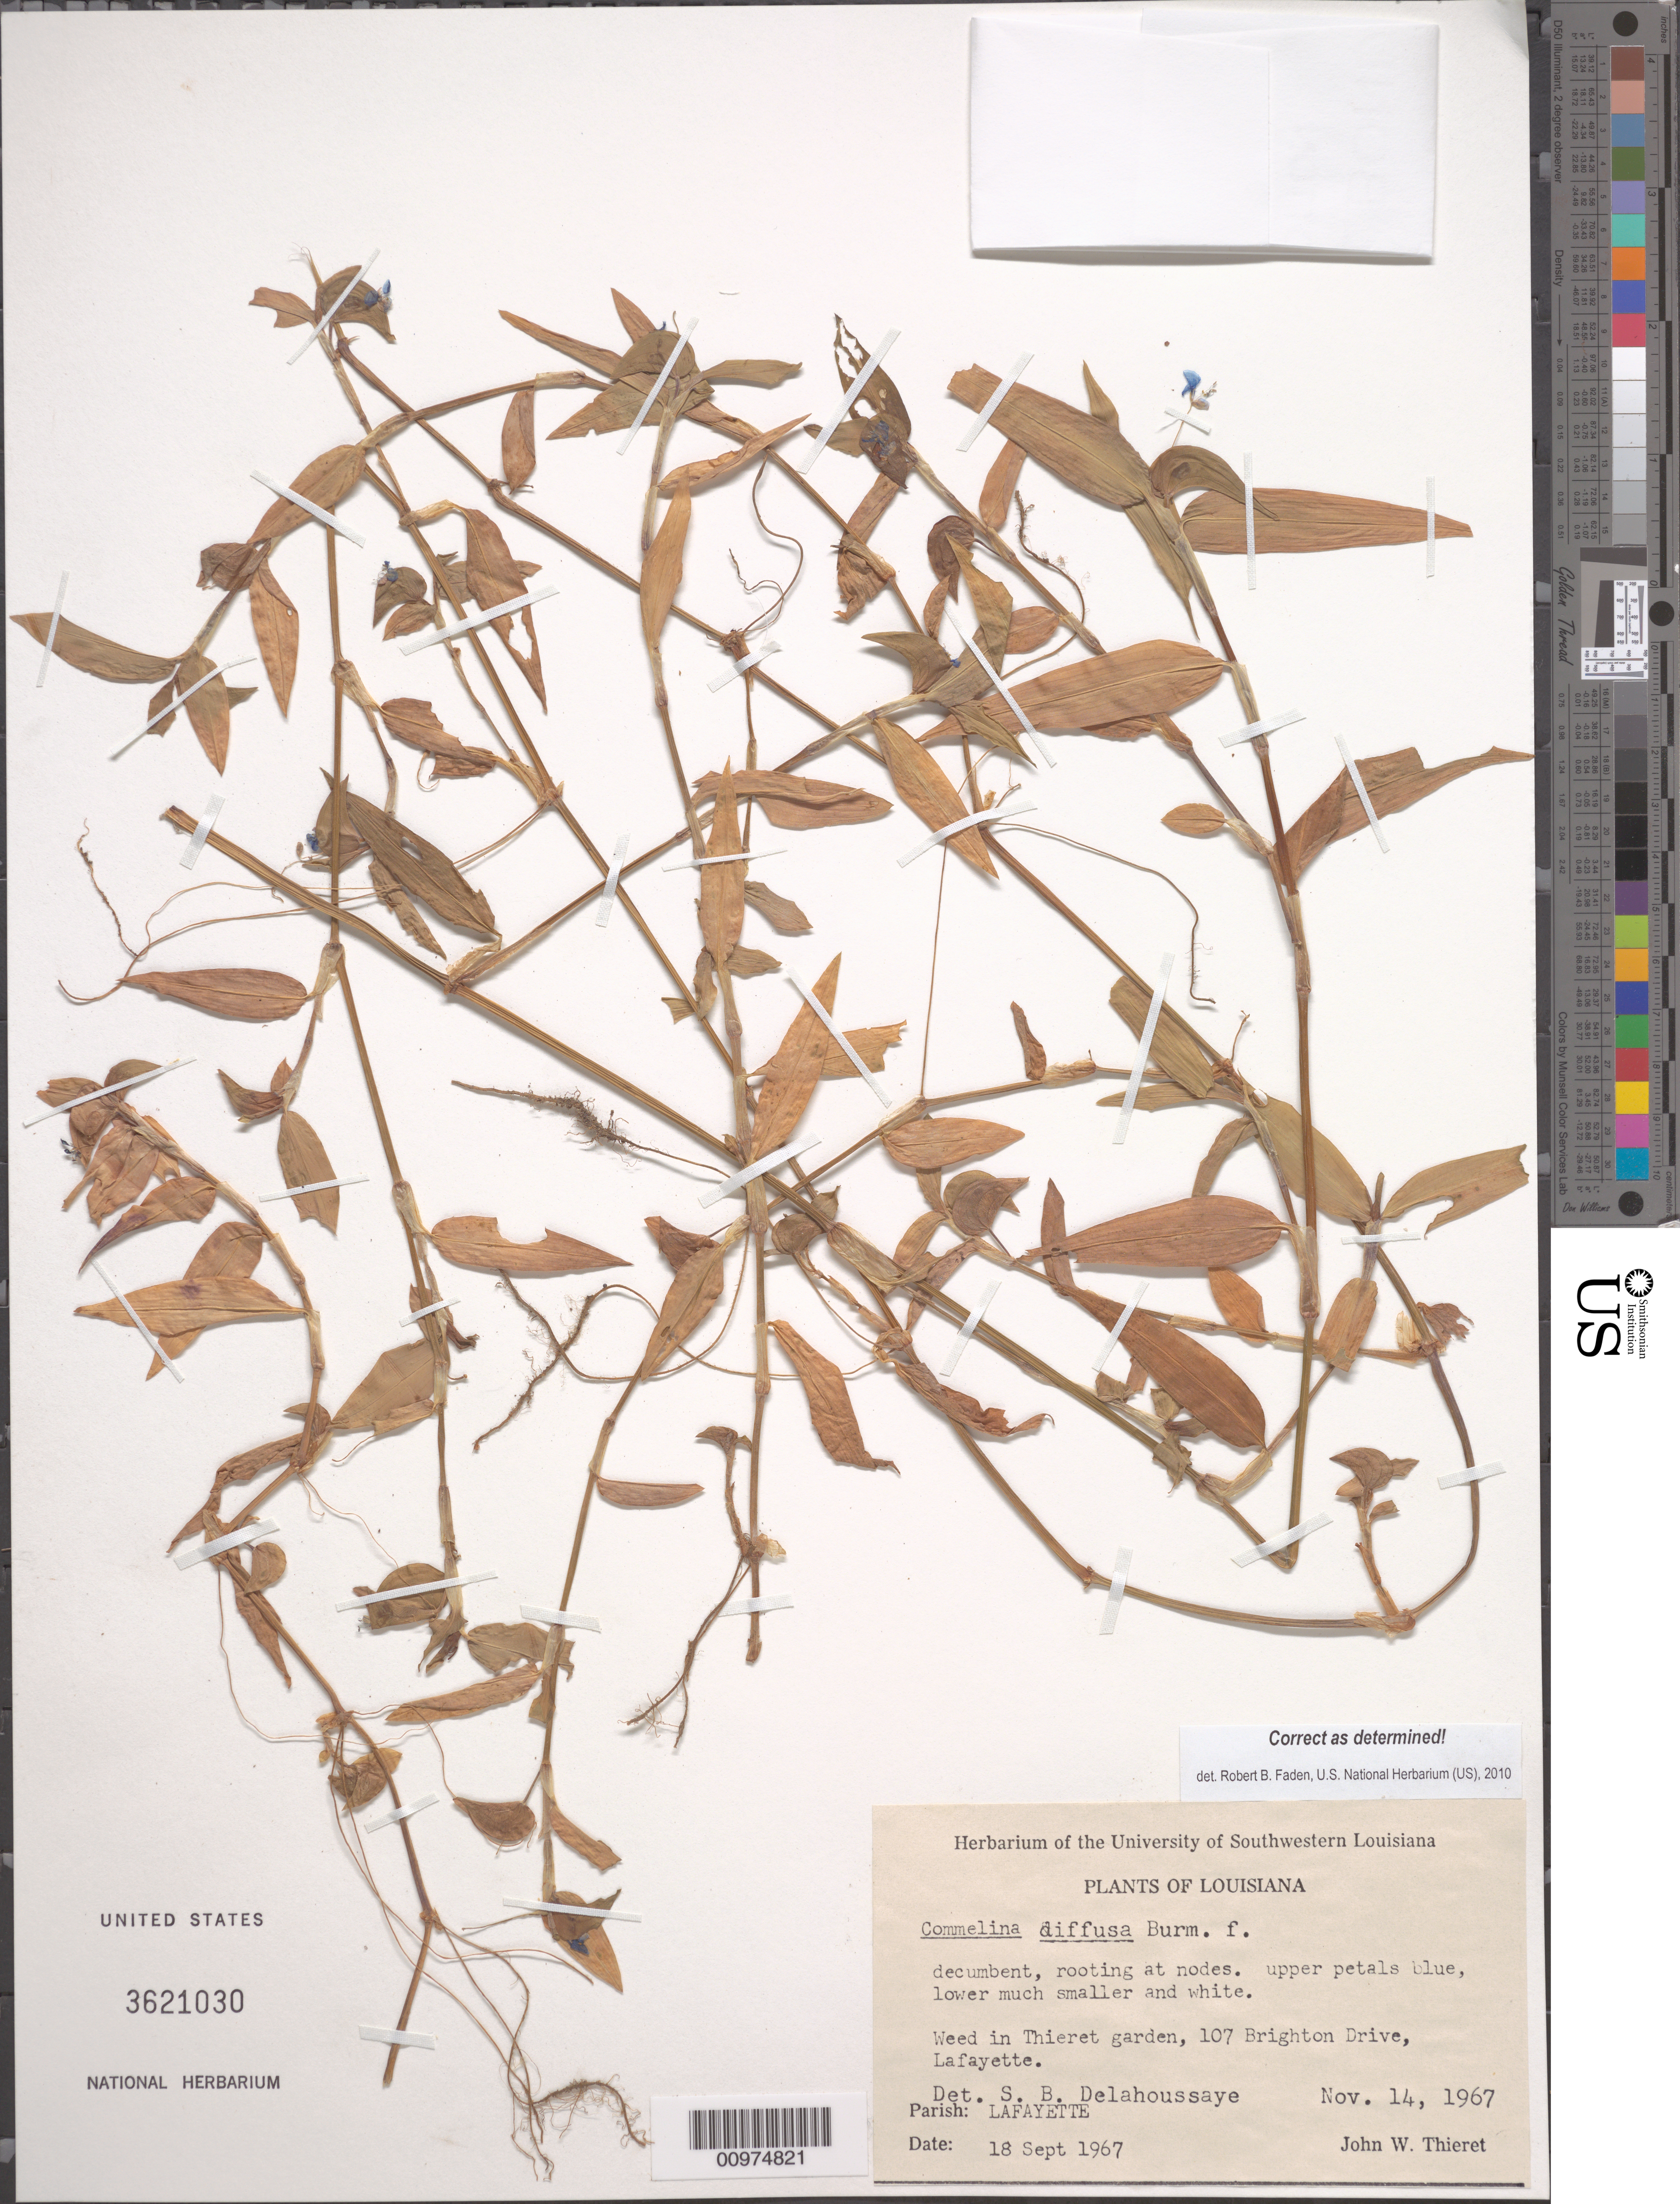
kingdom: Plantae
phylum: Tracheophyta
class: Liliopsida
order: Commelinales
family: Commelinaceae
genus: Commelina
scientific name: Commelina diffusa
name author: Burm. f.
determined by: Faden, Robert B., (US), Smithsonian Institution - National Museum of Natural History (UNITED STATES)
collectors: J. W. Thieret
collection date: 1967-09-18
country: United States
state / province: Louisiana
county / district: Lafayette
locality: Weed in Thieret garden, 107 Brighton Drive, Lafayette.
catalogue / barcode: US 3621030